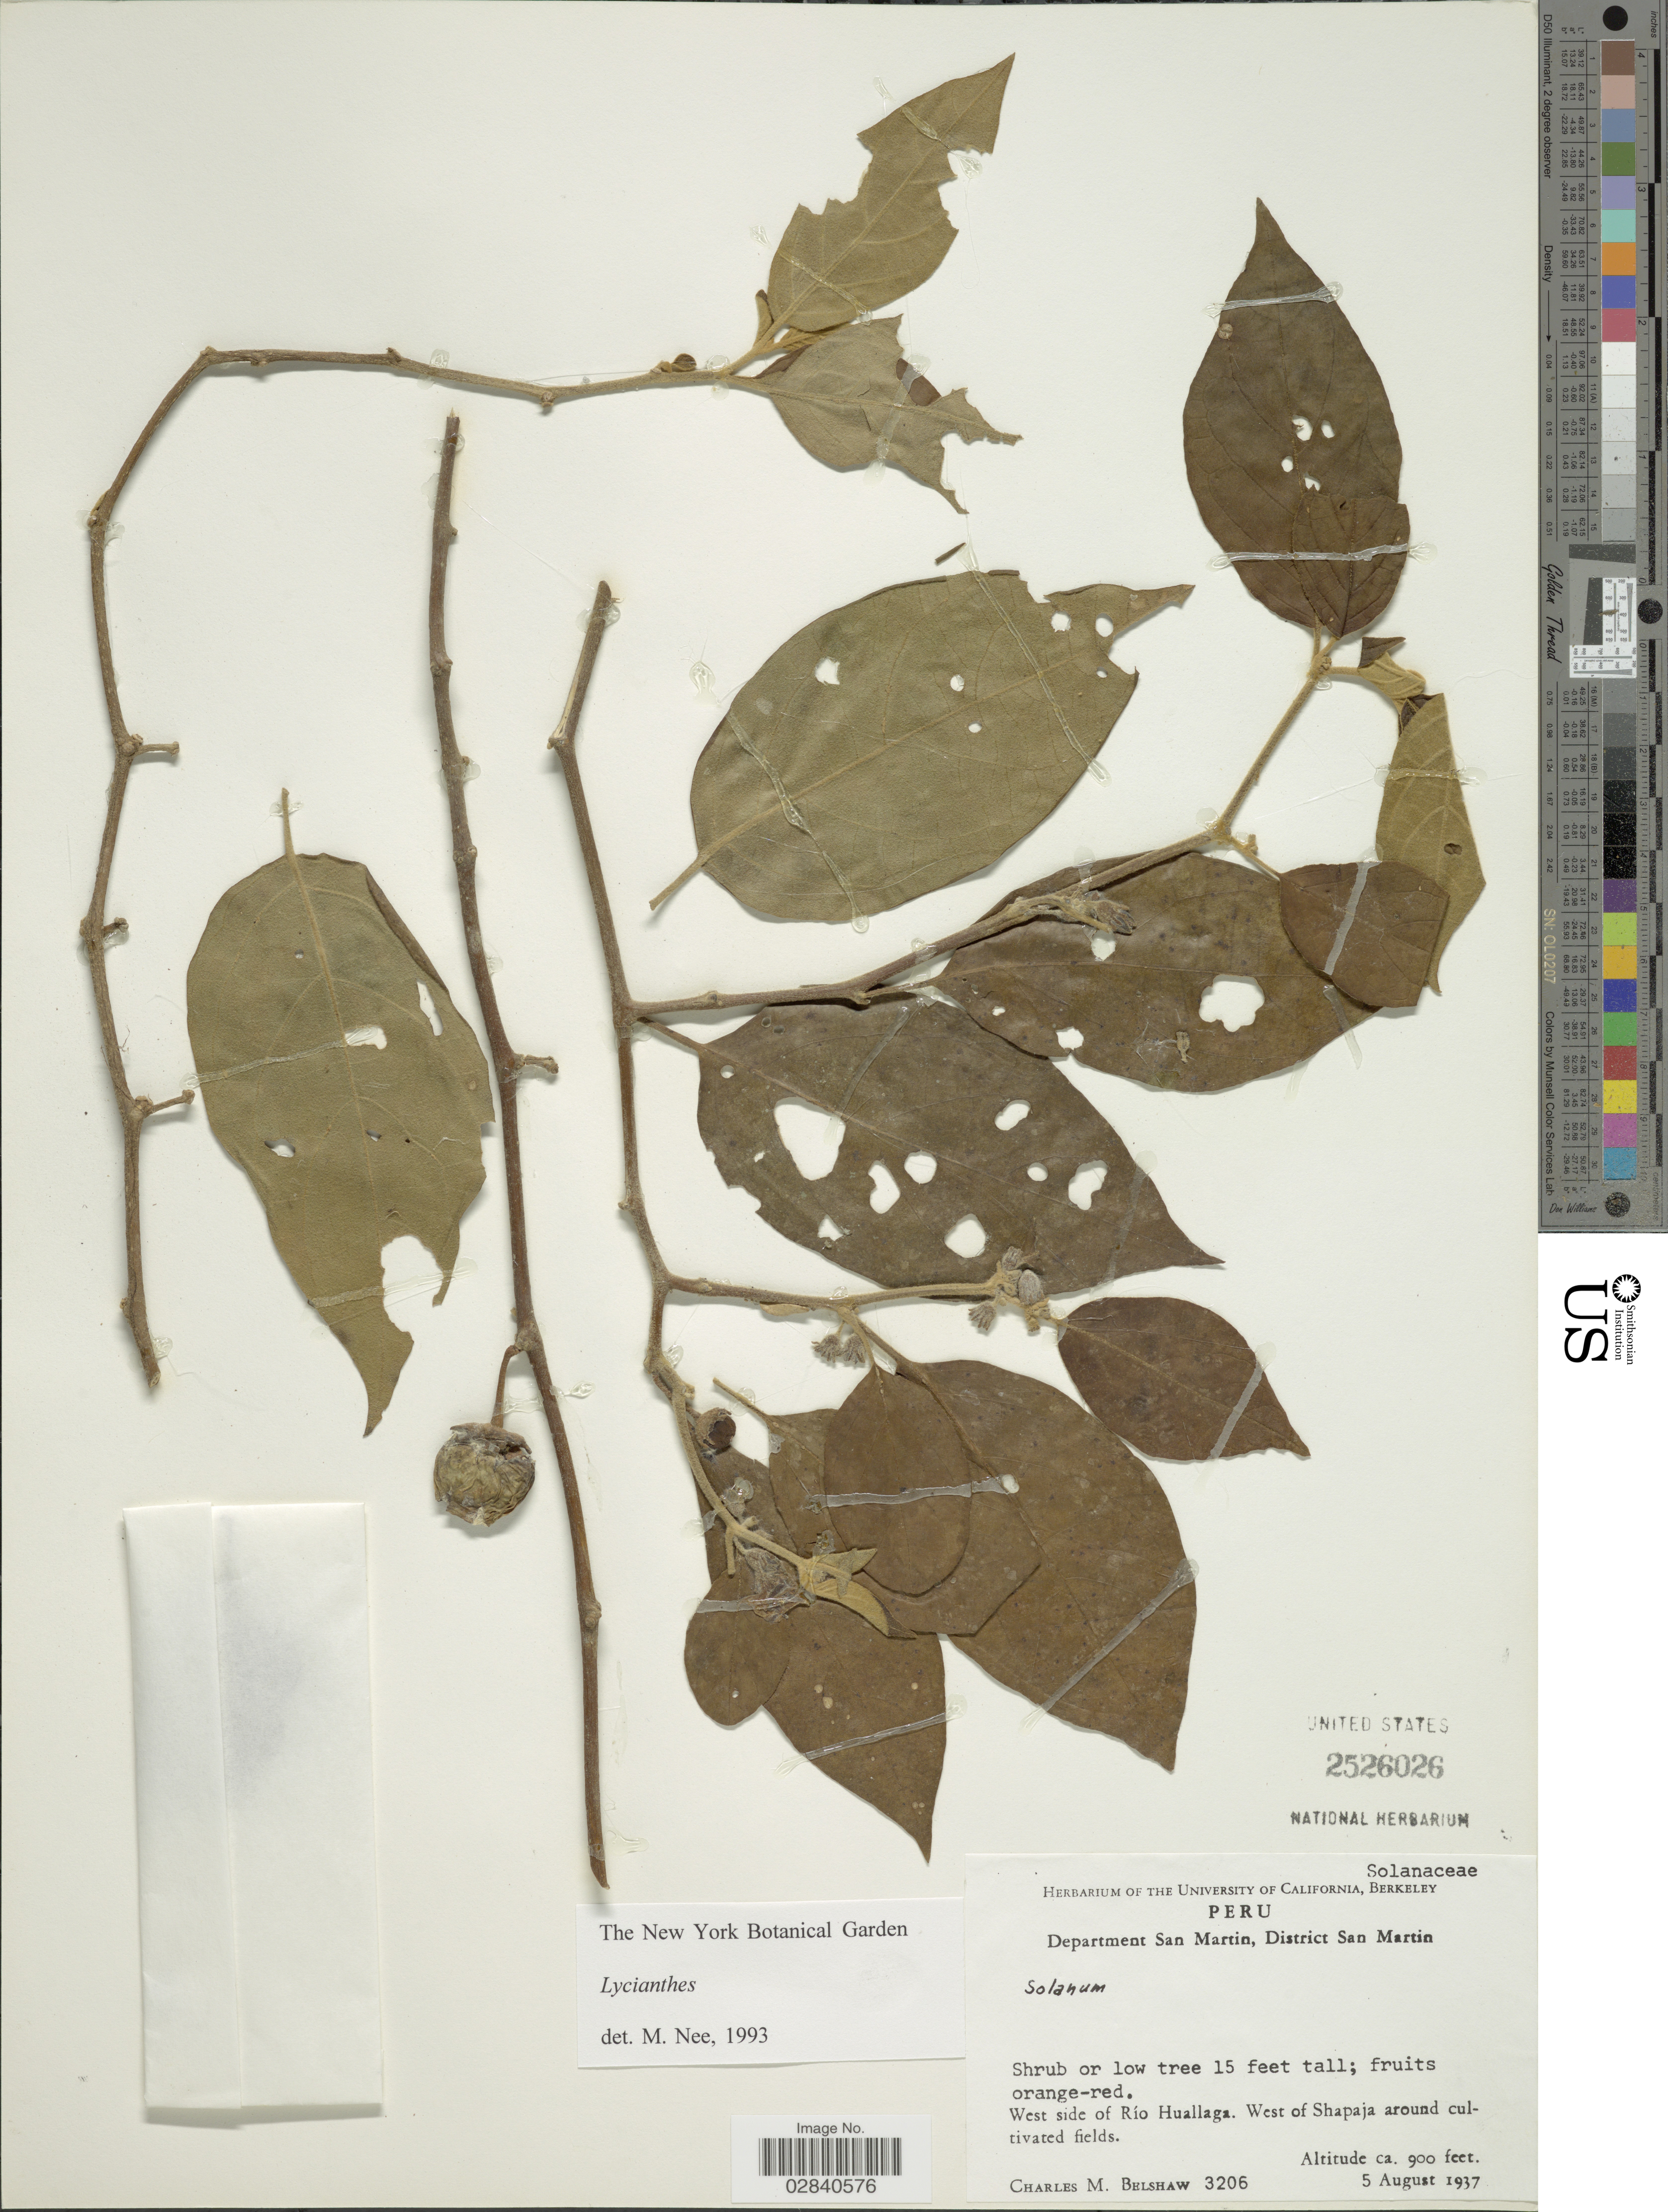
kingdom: Plantae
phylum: Tracheophyta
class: Magnoliopsida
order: Solanales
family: Solanaceae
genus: Lycianthes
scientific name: Lycianthes sp.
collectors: C. Shaw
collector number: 3206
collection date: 1937-08-05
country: Peru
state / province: San Martín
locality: Department San Martín, District San Martín, West side of Río Huallaga, West of Shapaja around cultivated field.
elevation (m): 274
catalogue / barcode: US 2526026